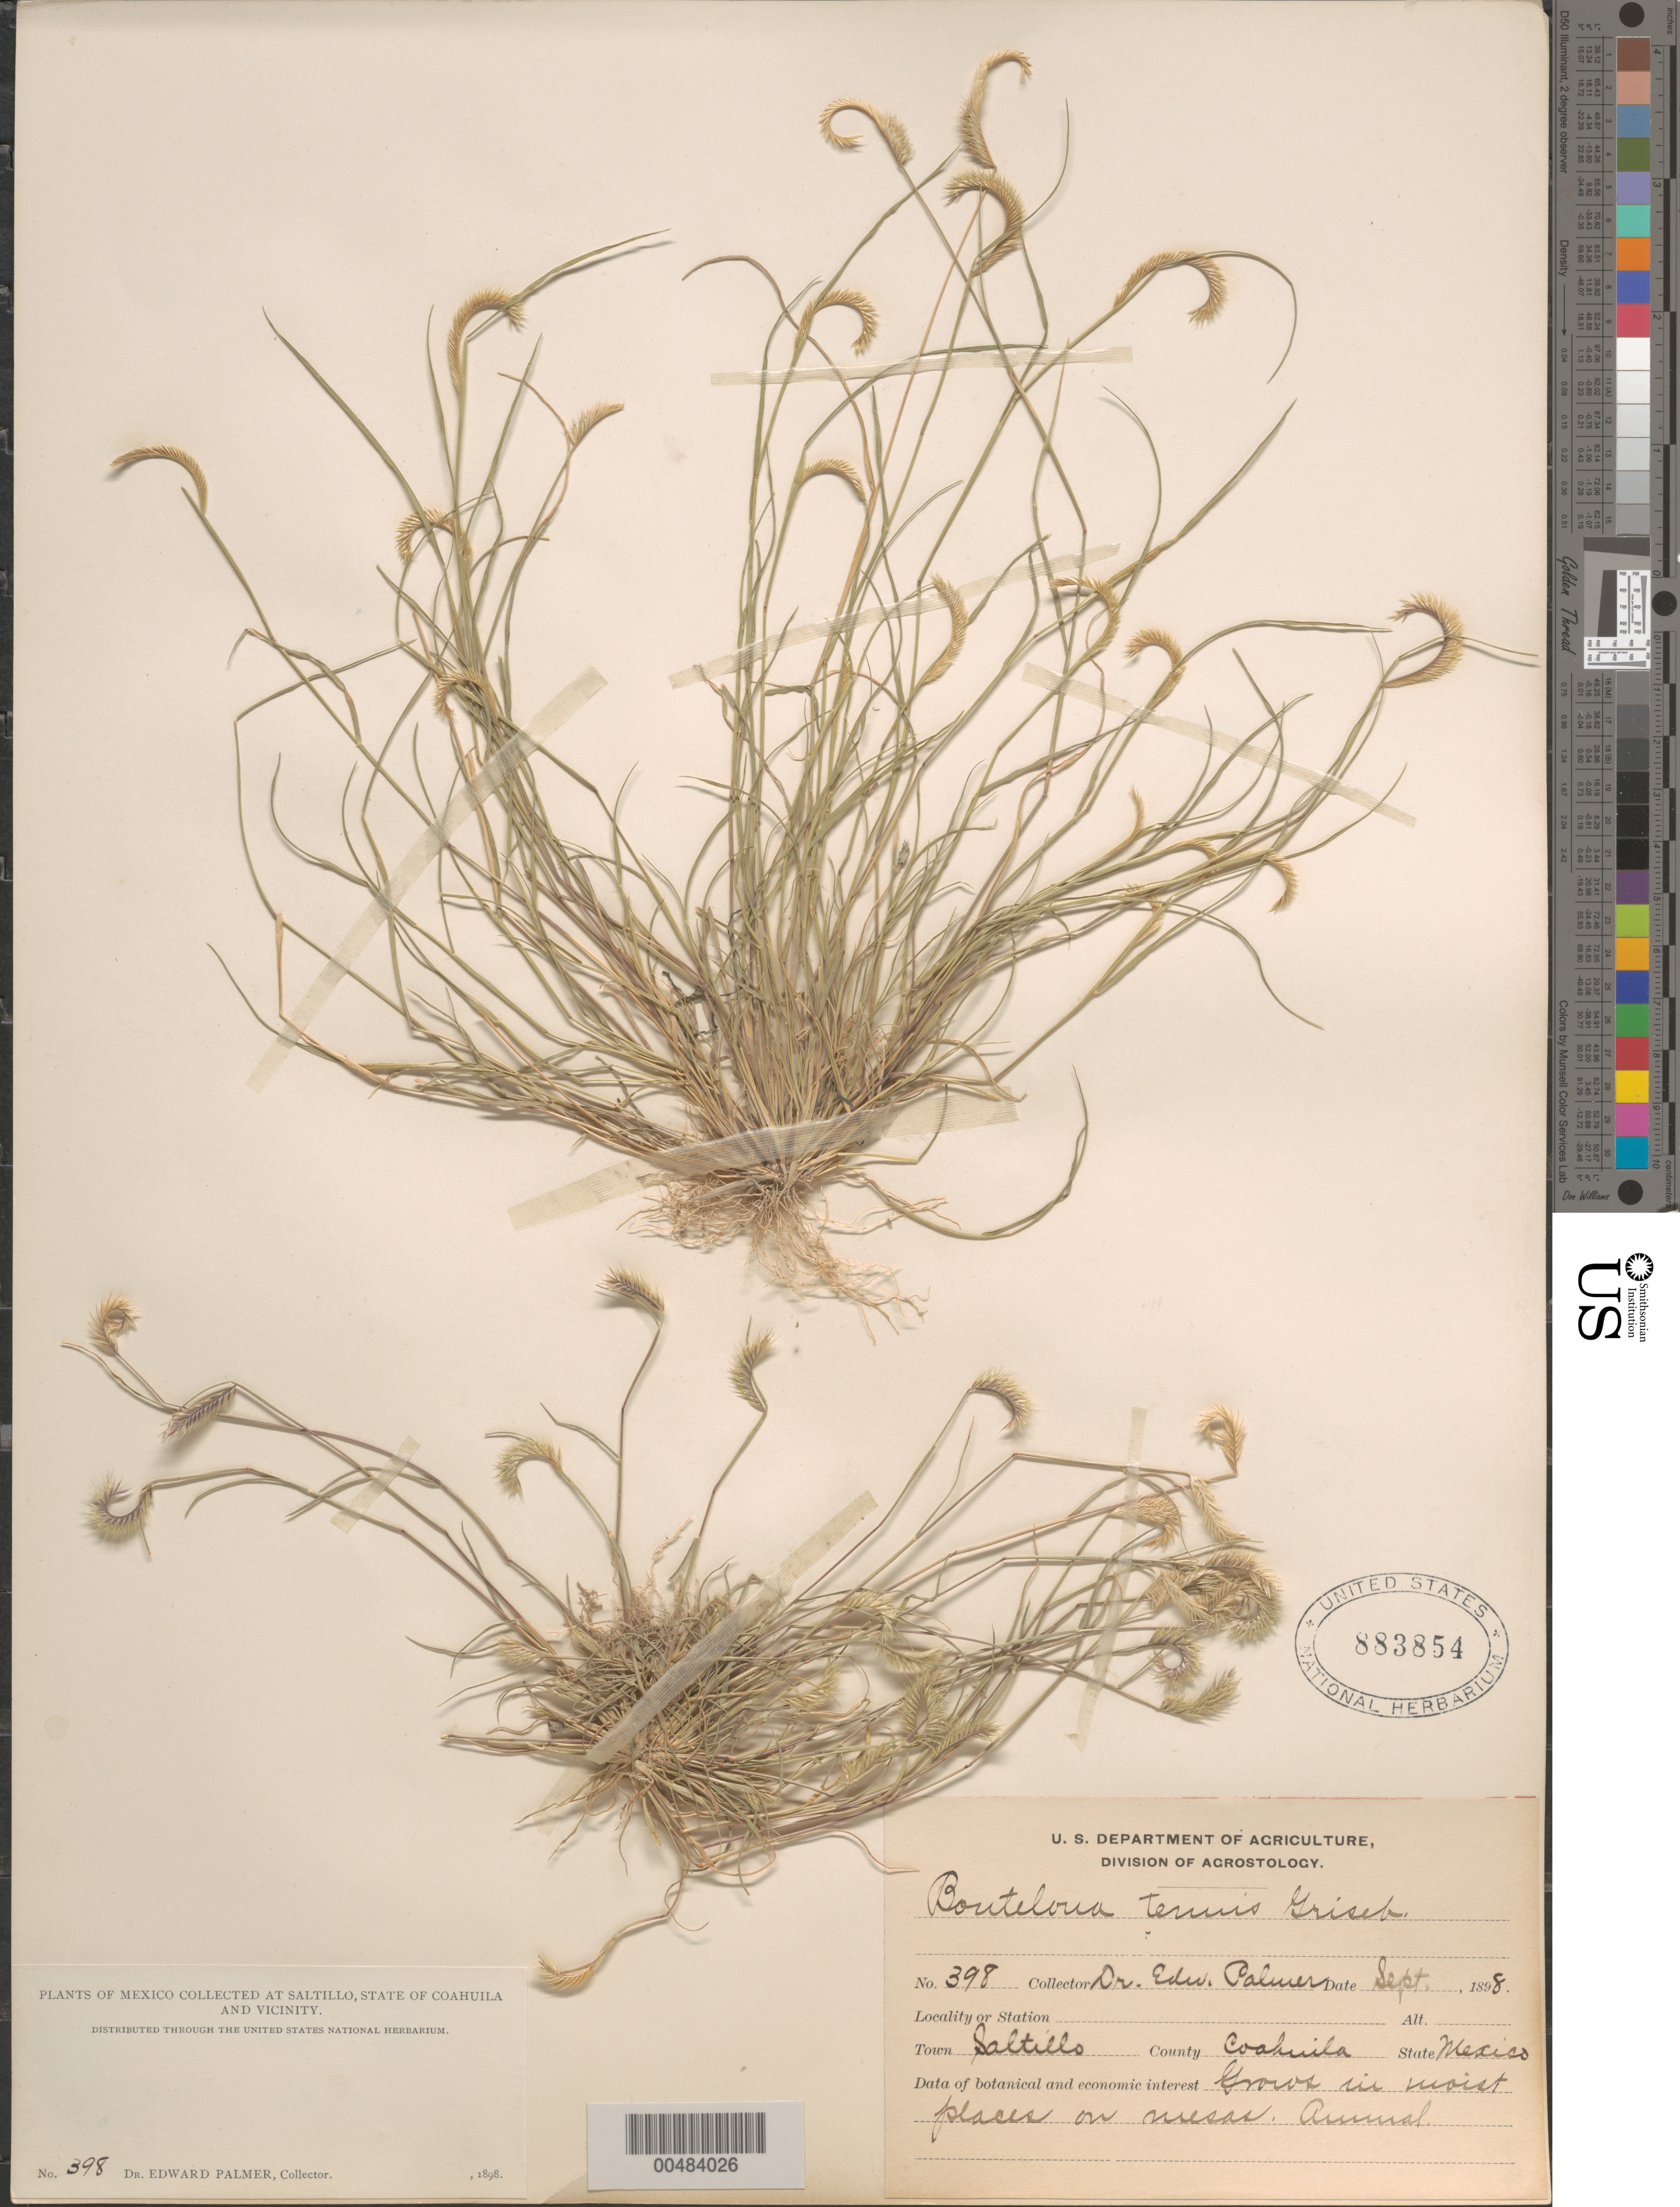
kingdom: Plantae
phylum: Tracheophyta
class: Liliopsida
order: Poales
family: Poaceae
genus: Bouteloua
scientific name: Bouteloua simplex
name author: Lag.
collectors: E. Palmer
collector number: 398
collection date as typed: Sep 1898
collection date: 1898-09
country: Mexico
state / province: Coahuila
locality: Saltillo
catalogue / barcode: US 883854